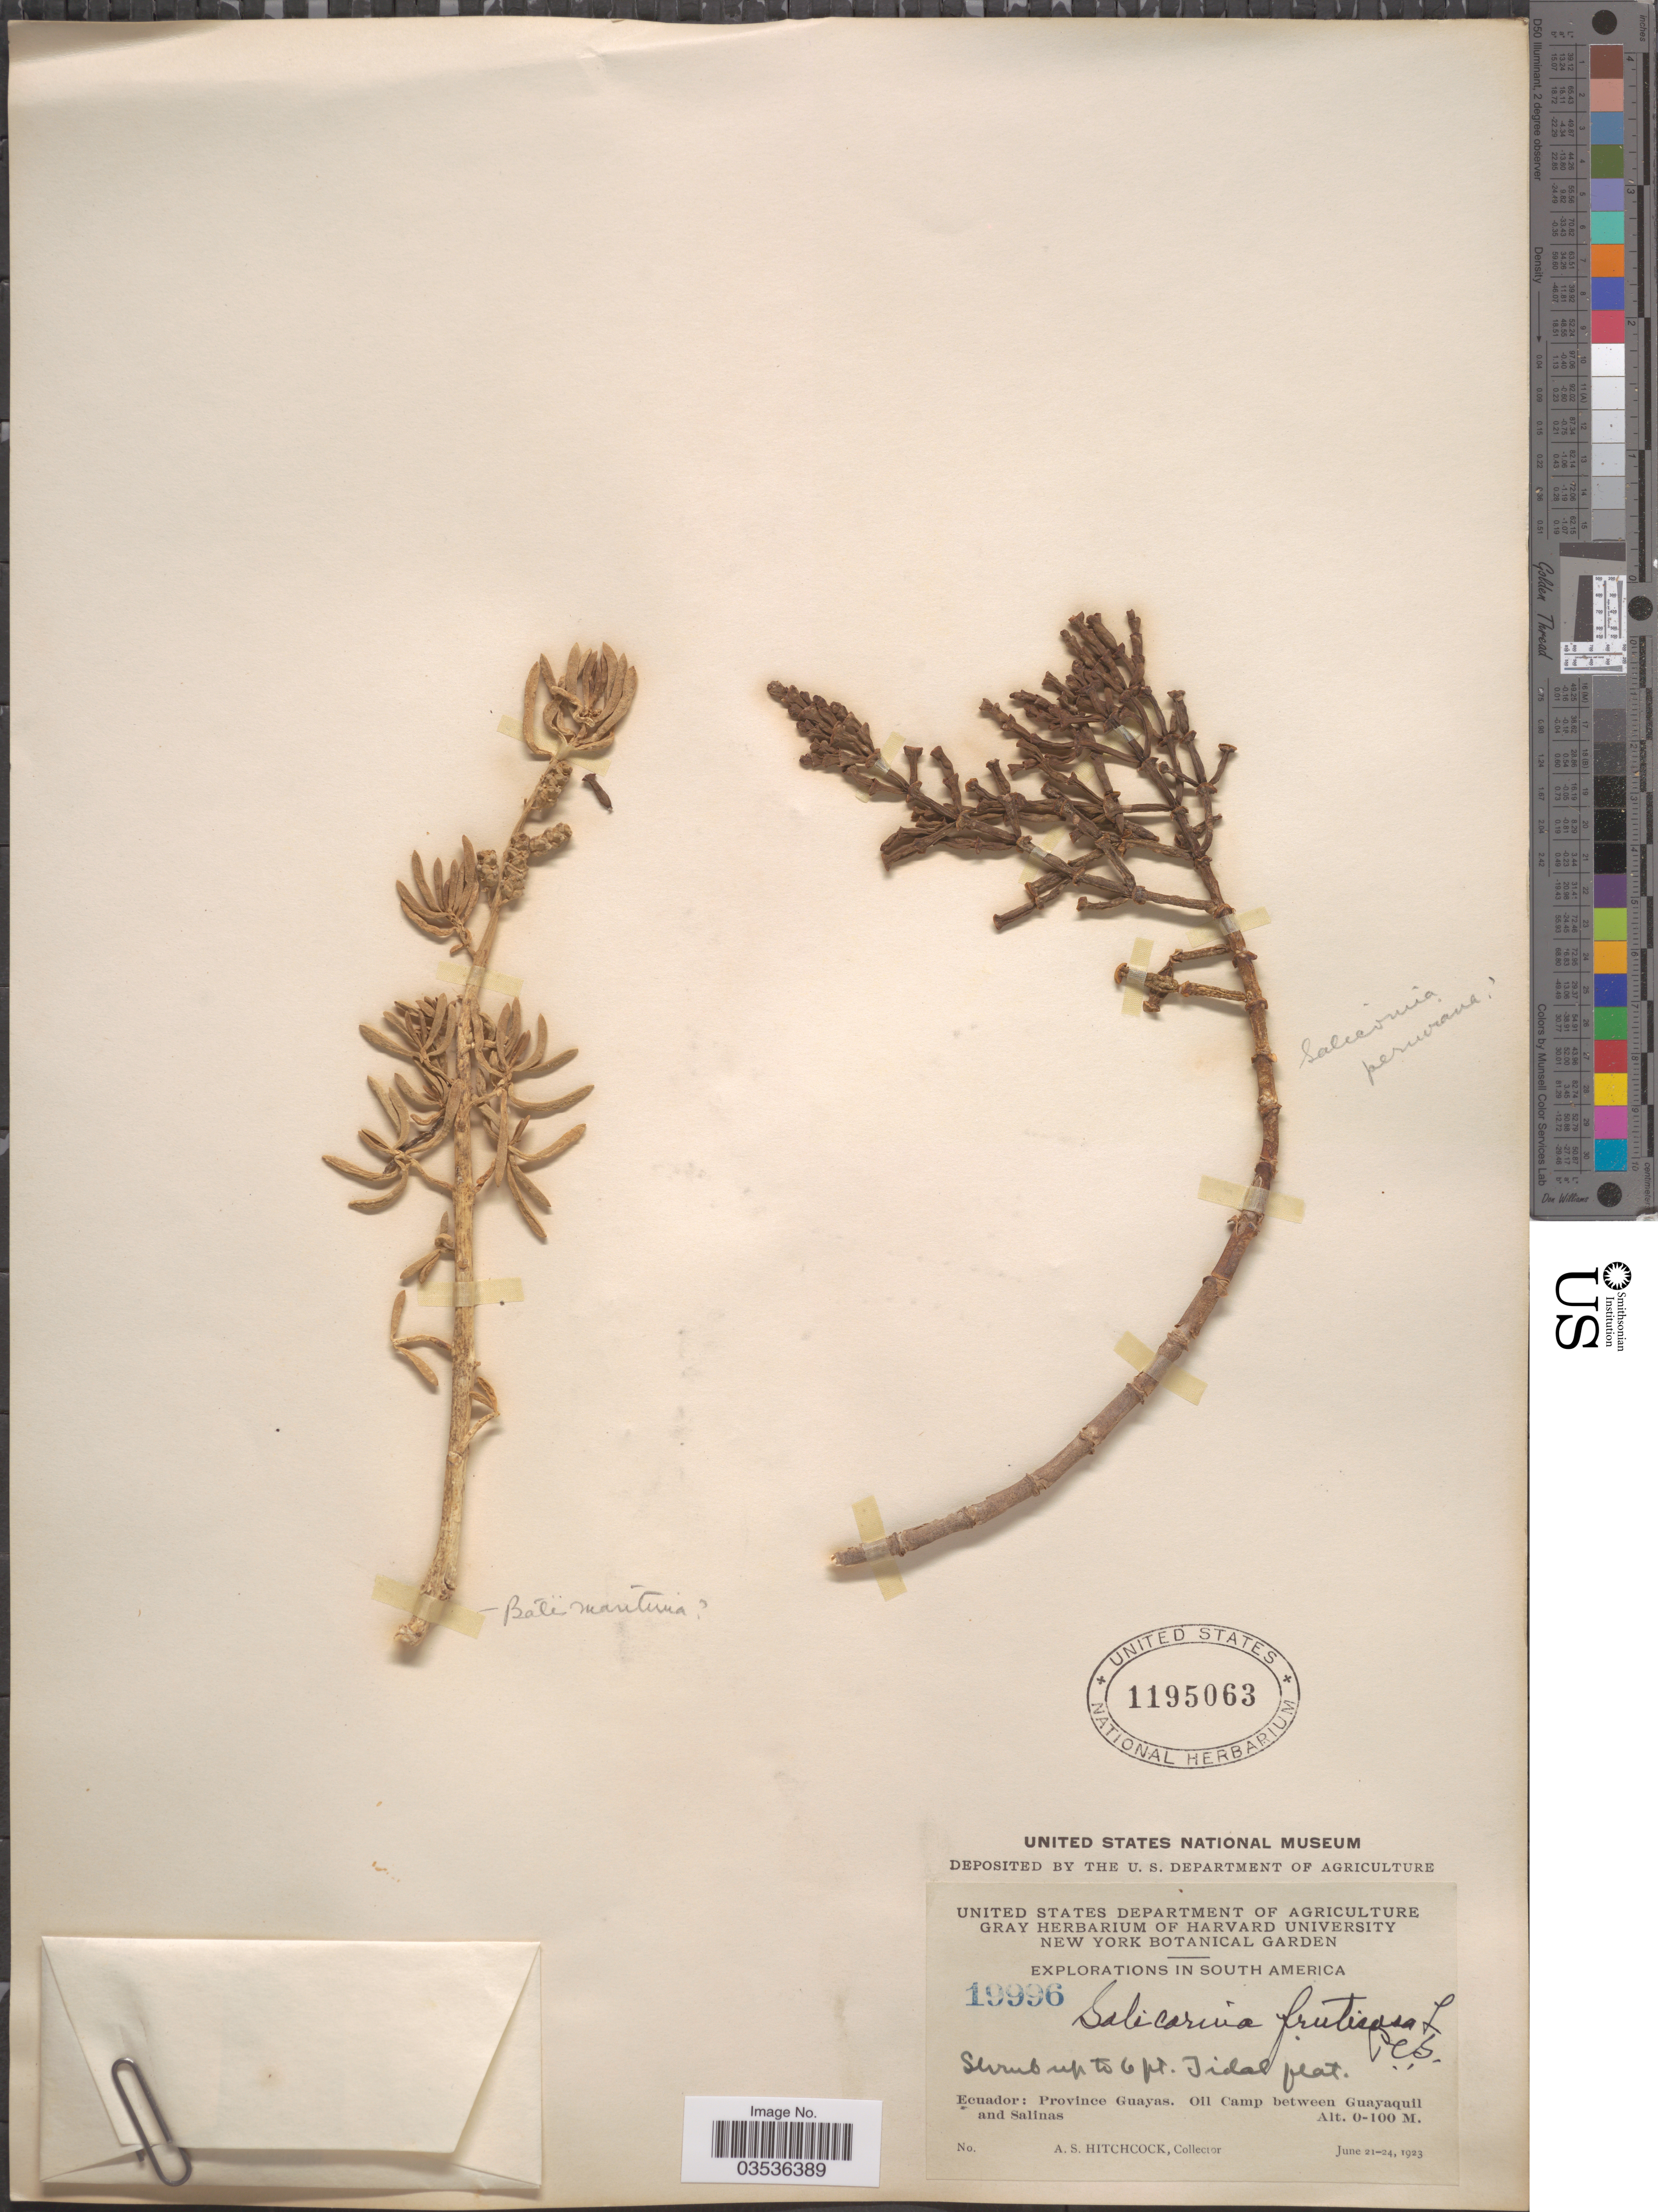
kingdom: Plantae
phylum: Tracheophyta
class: Magnoliopsida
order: Caryophyllales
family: Amaranthaceae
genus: Salicornia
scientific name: Salicornia fruticosa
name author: (L.) L.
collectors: A. S. Hitchcock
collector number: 19996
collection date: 1923-06-21/1923-06-24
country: Ecuador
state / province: Guayas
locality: Oil Camp between Guayaquil and Salinas.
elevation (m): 0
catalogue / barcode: US 1195063